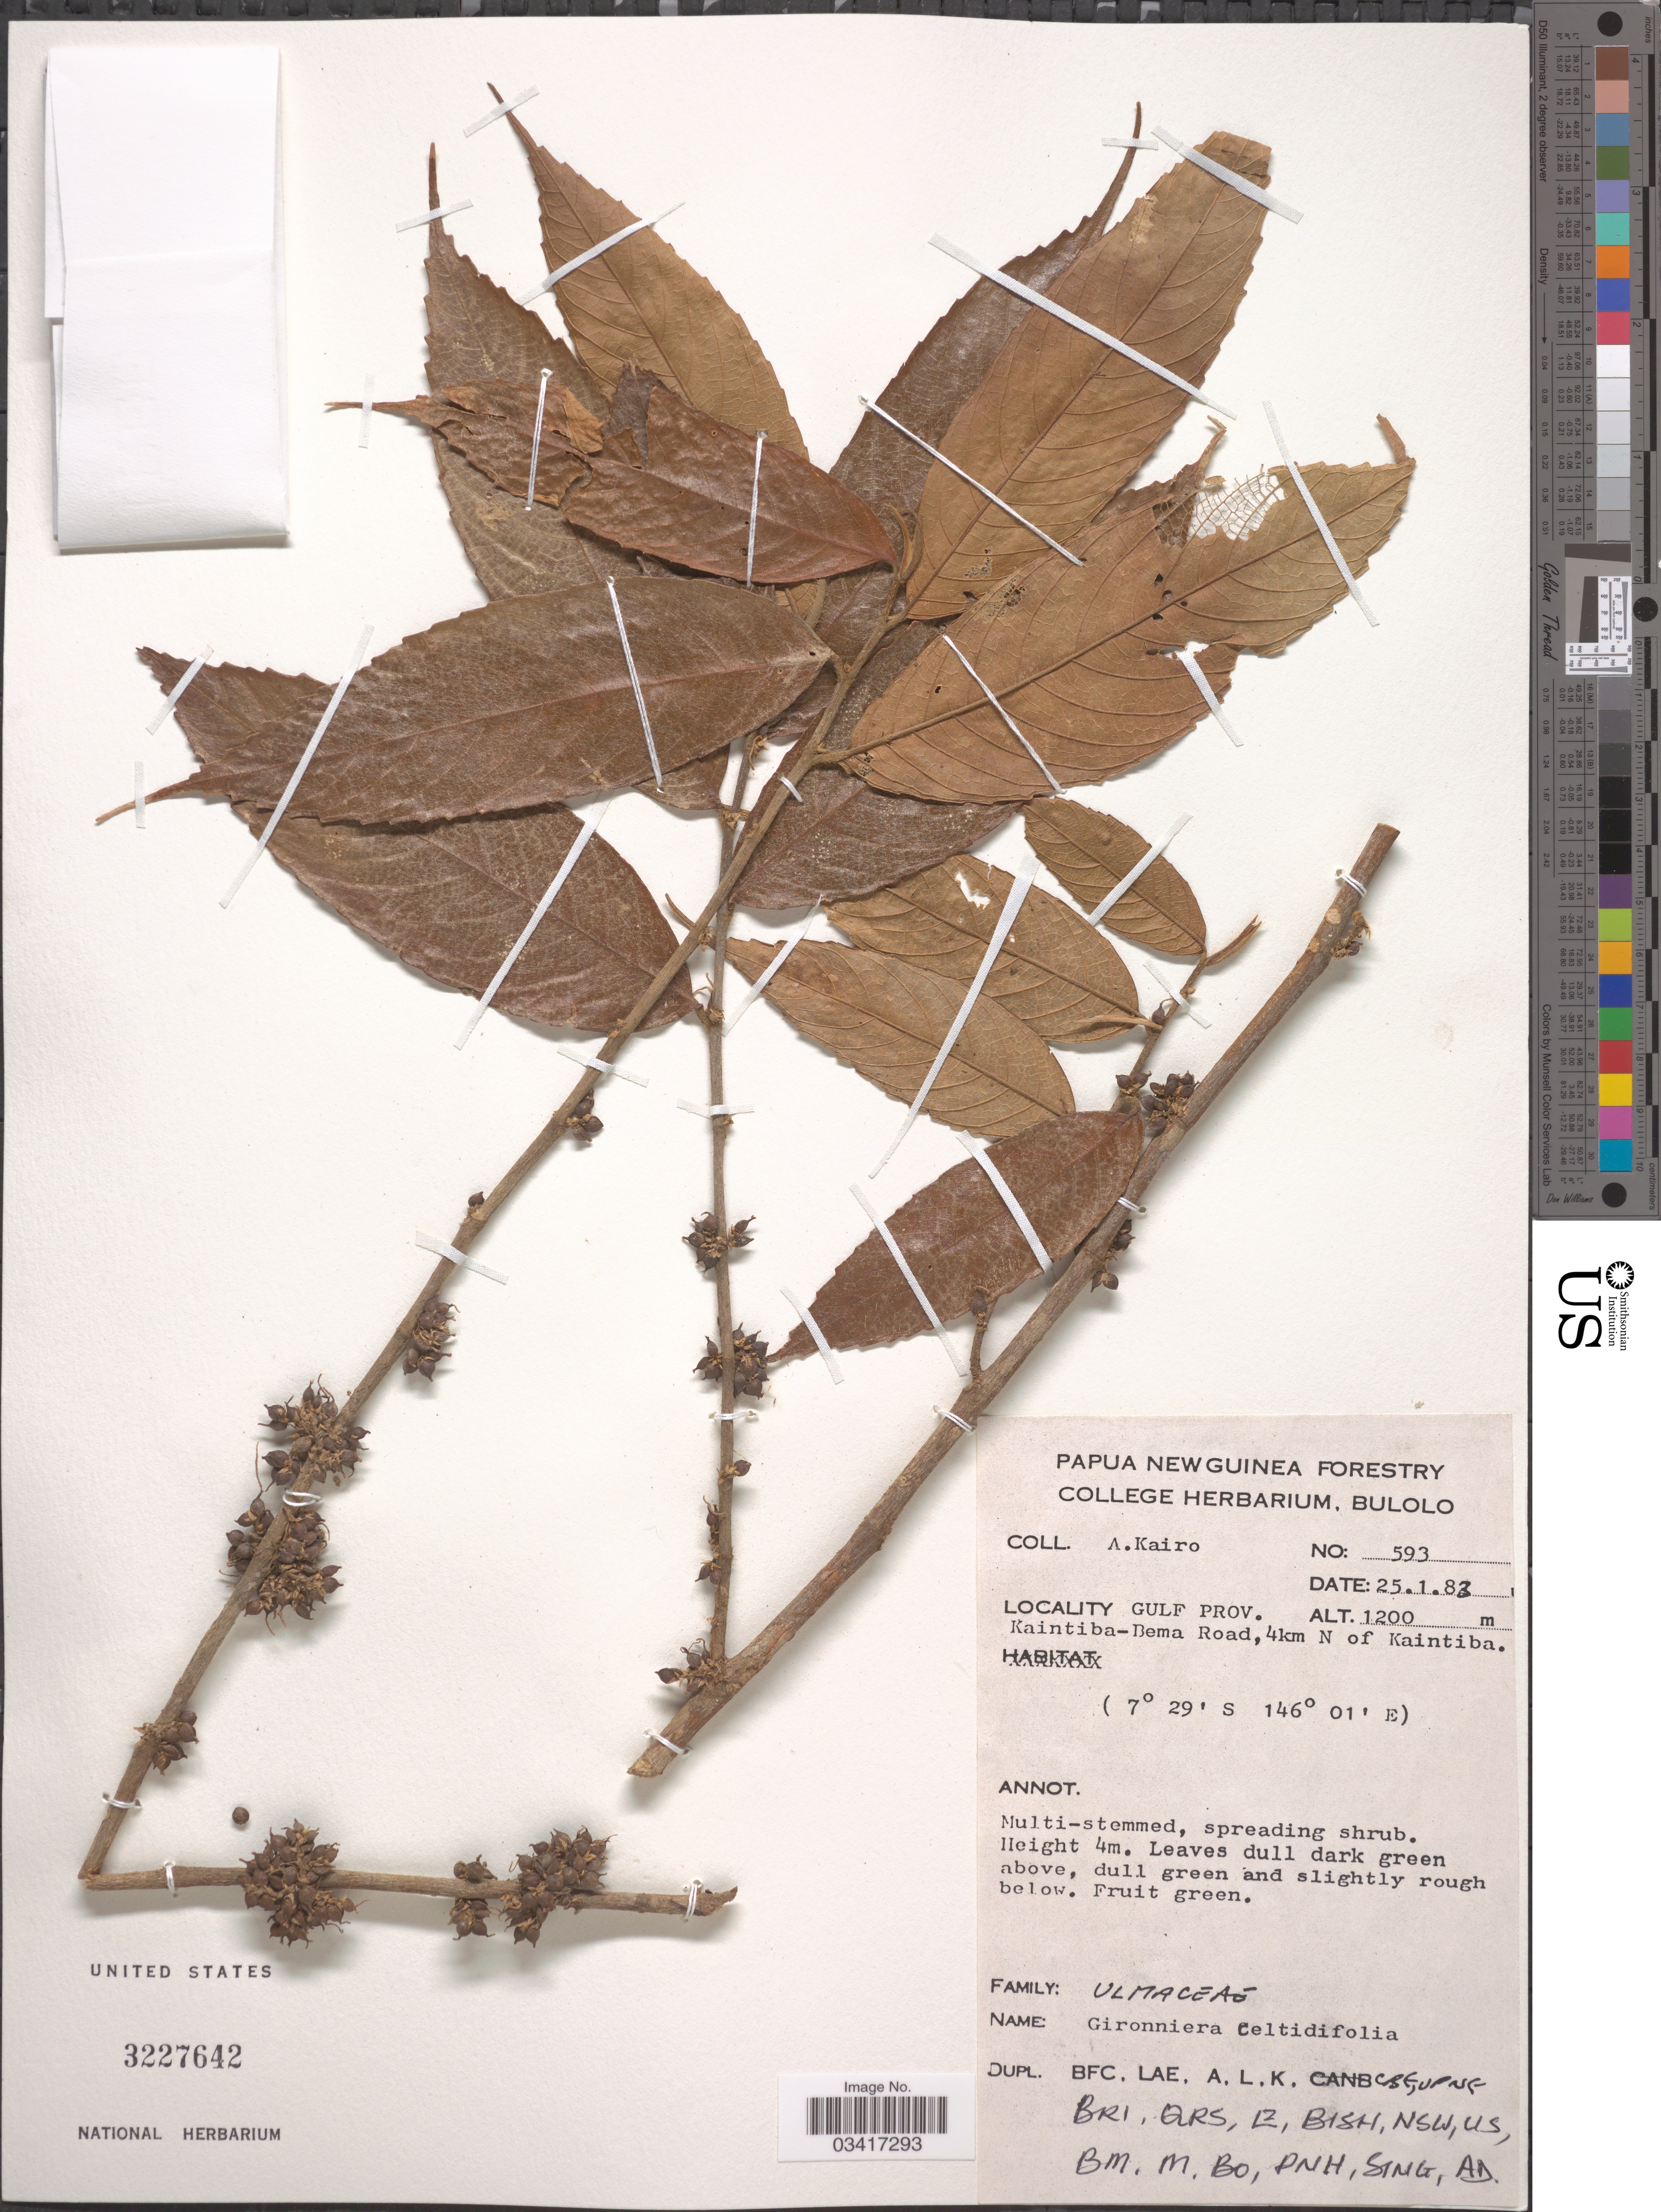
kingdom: Plantae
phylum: Tracheophyta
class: Magnoliopsida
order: Rosales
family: Cannabaceae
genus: Gironniera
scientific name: Gironniera celtidifolia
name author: Gaudich.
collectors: A. Kairo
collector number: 593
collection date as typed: Transcribed d/m/y: 25/1/83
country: Papua New Guinea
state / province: Gulf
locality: Kaintiba-Bema Road, 4km N of Kaintiba.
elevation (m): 1200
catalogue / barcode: US 3227642